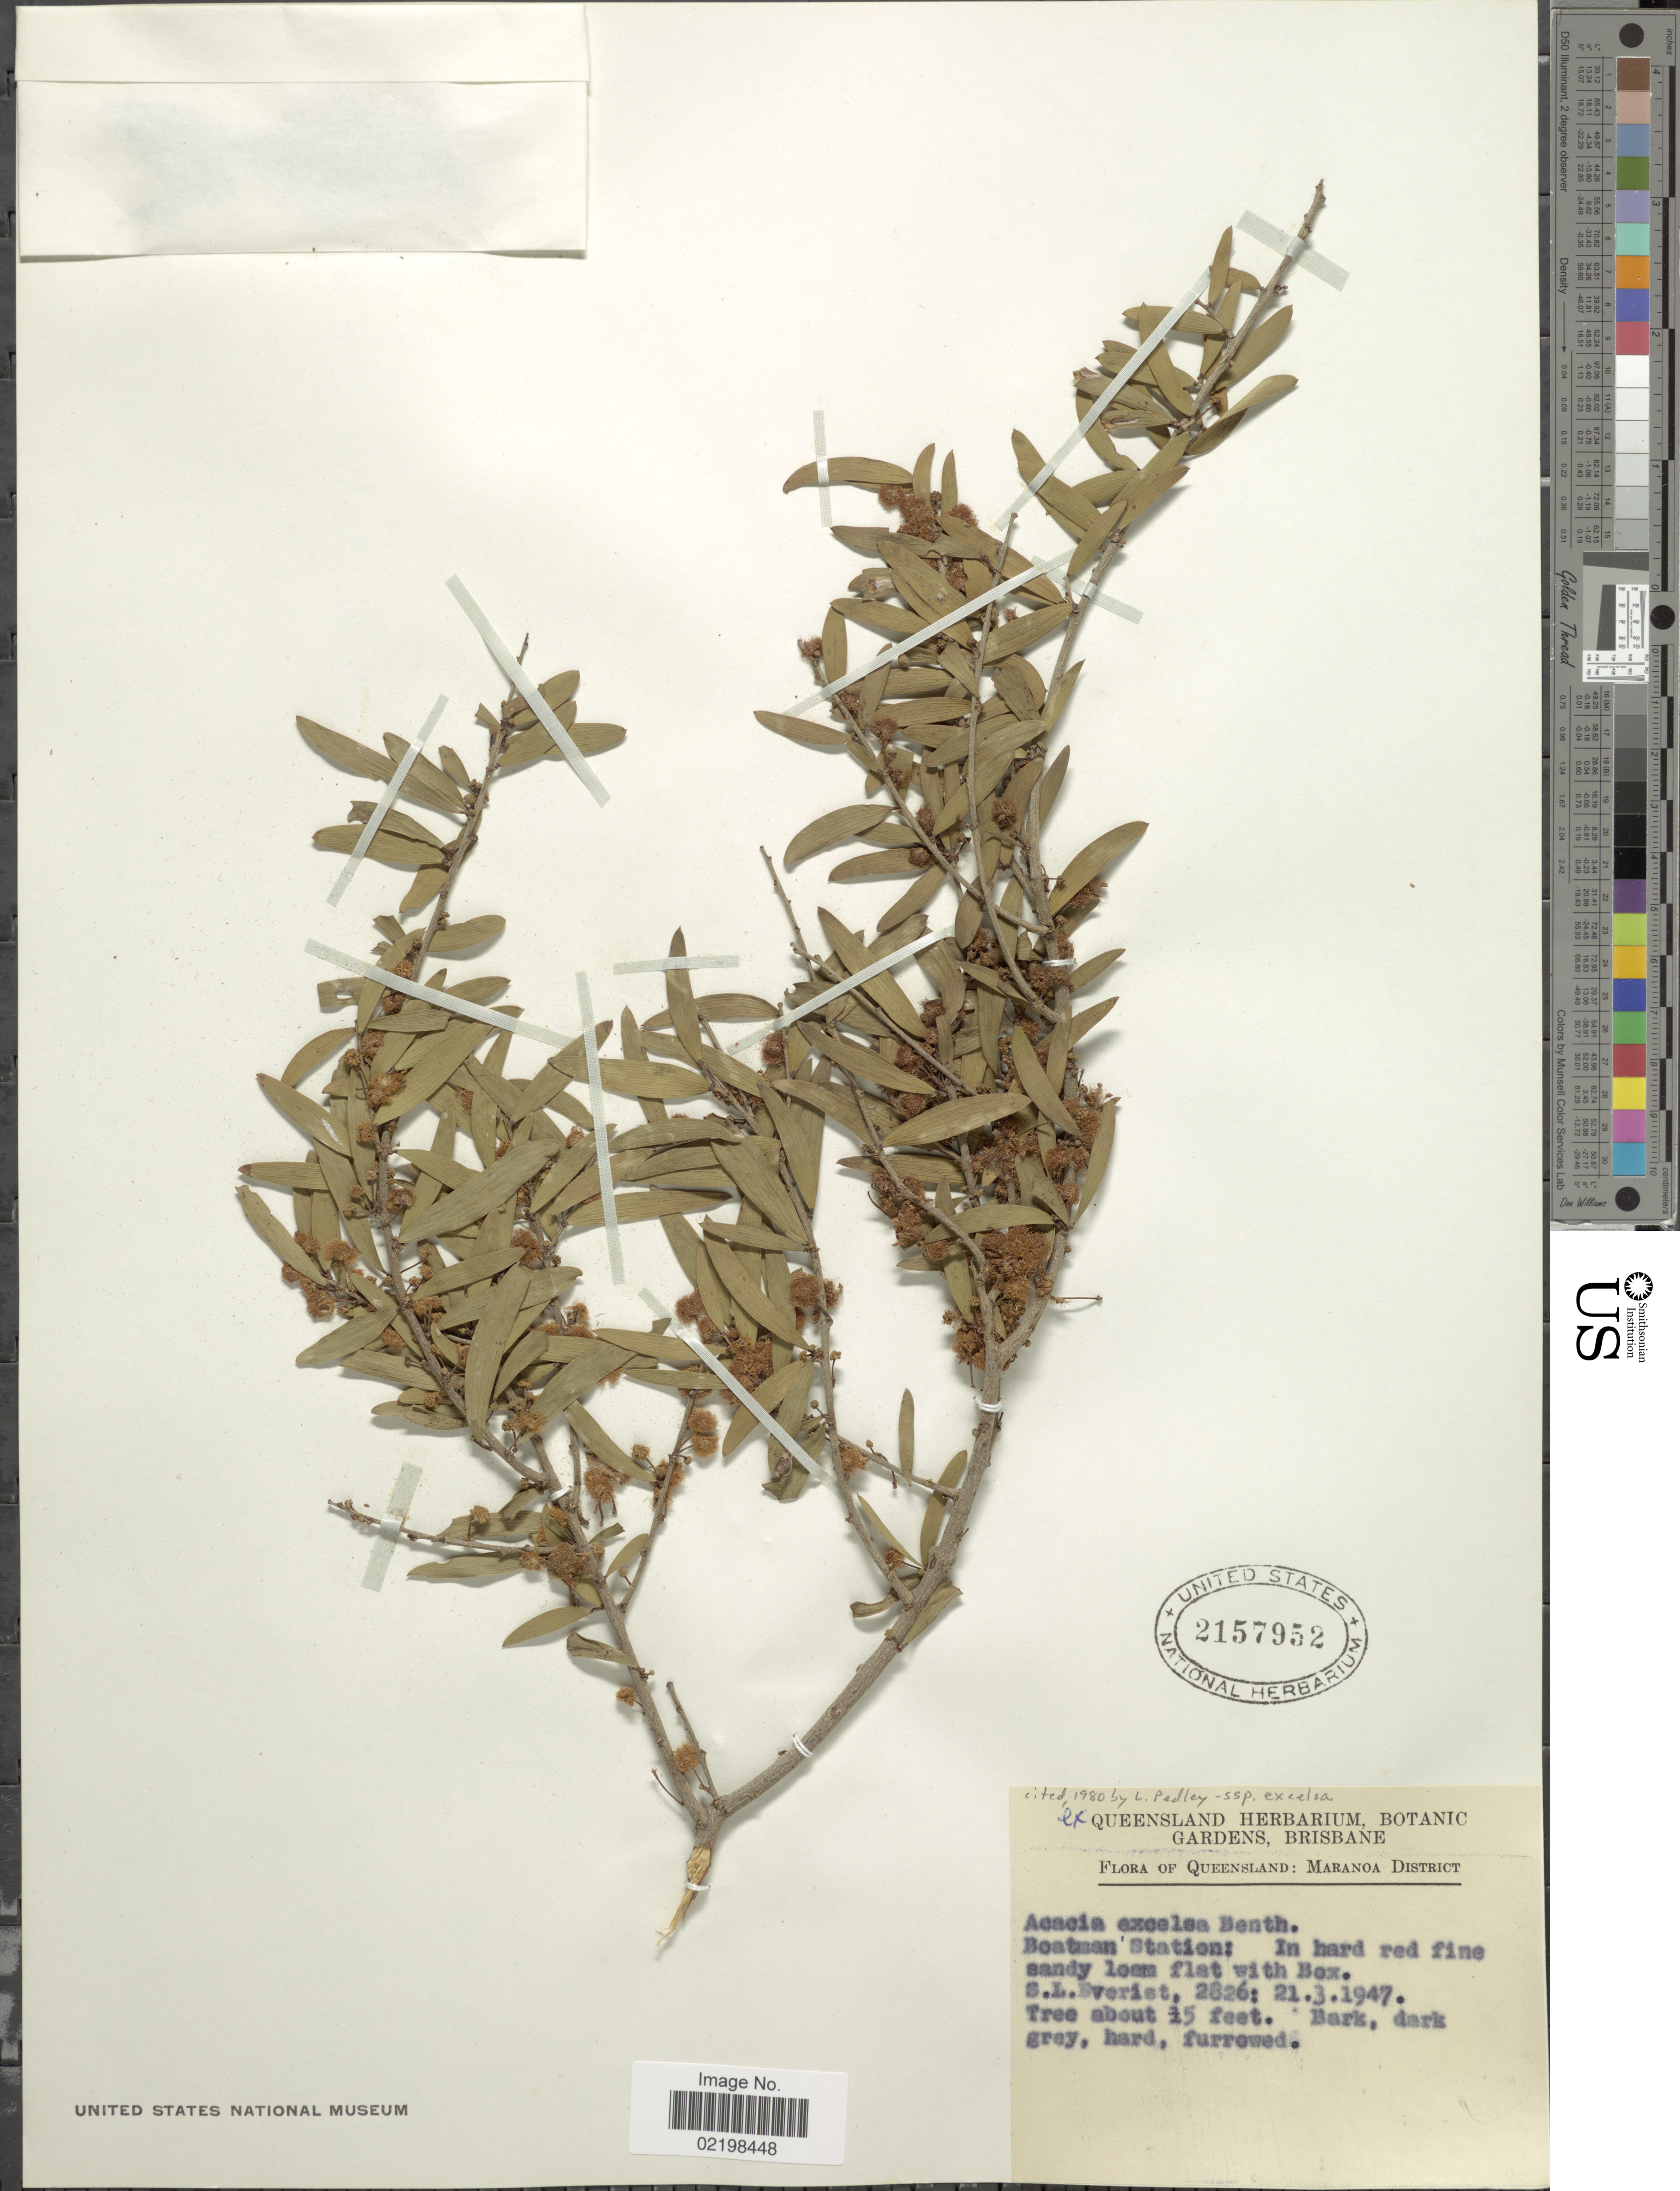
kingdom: Plantae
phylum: Tracheophyta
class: Magnoliopsida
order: Fabales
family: Fabaceae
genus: Acacia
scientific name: Acacia excelsa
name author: Benth.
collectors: S. Everist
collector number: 2826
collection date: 1947-03-21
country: Australia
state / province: Queensland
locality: Queensland: Maranoa District, Boatman Station.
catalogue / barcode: US 2157952